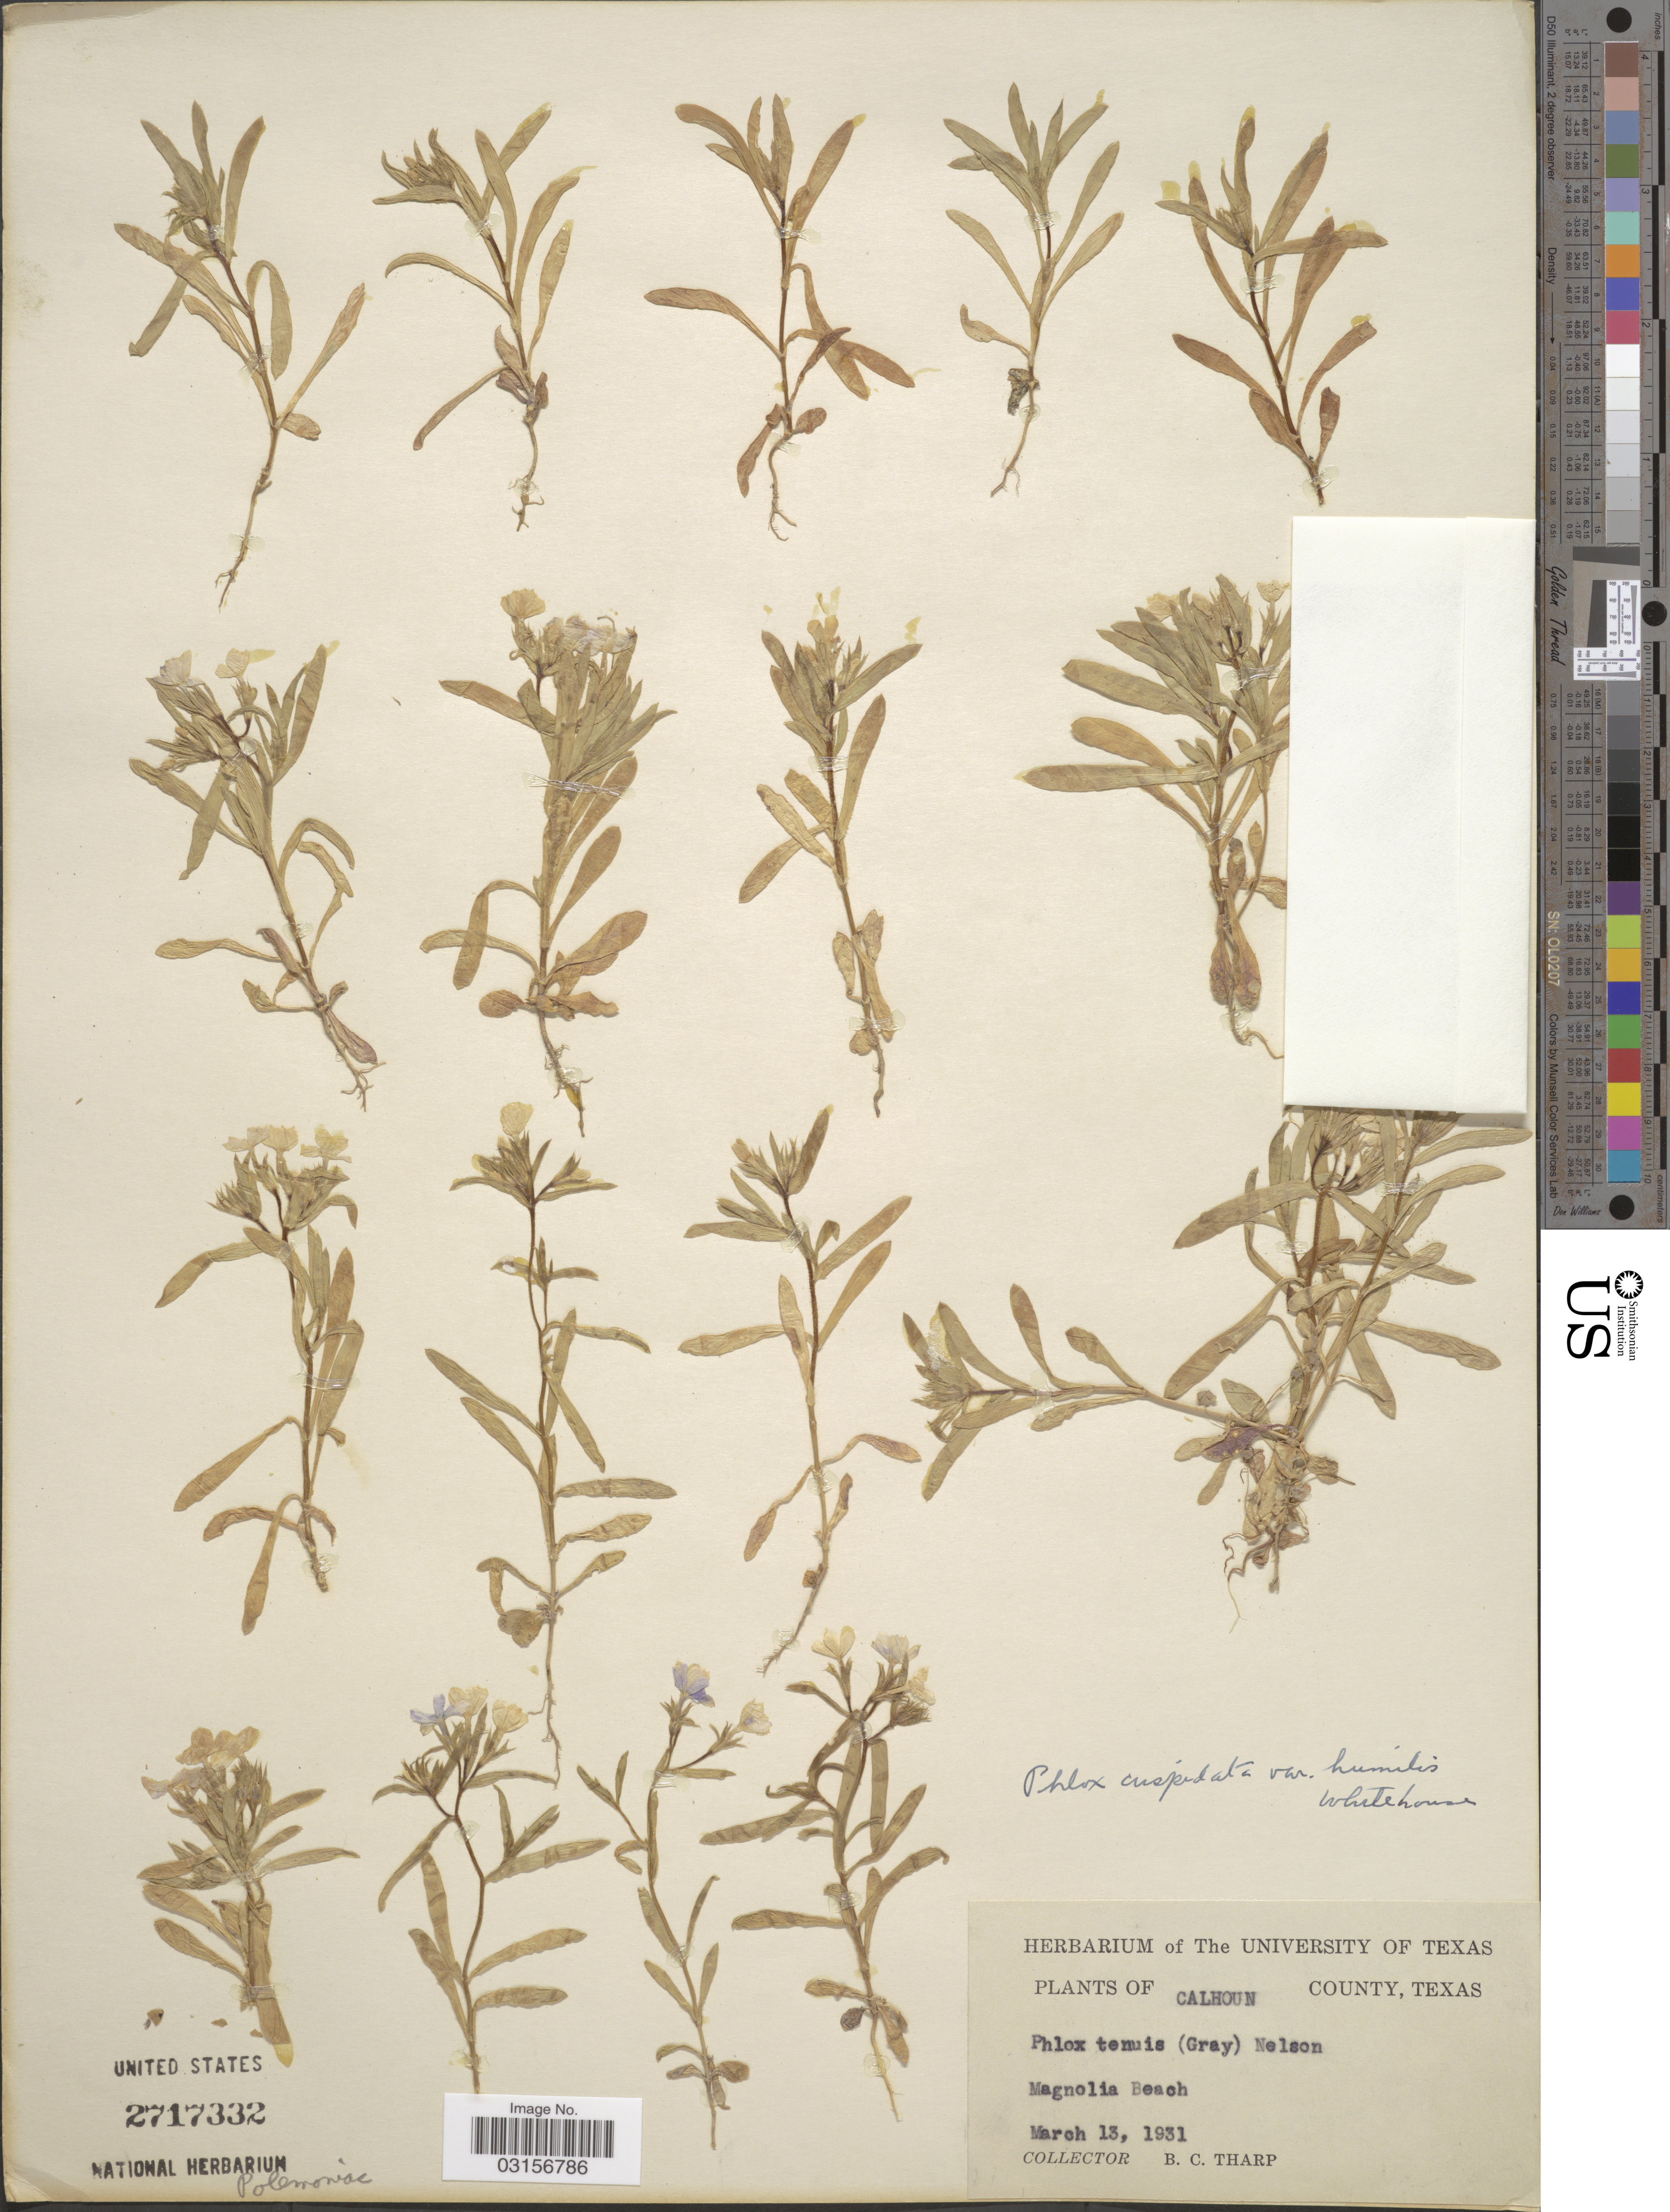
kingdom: Plantae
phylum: Tracheophyta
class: Magnoliopsida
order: Ericales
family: Polemoniaceae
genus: Phlox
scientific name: Phlox cuspidata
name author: Scheele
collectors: B. C. Tharp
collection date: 1931-03-13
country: United States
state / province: Texas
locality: Calhoun County, Texas, Magnolia Beach.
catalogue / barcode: US 2717332